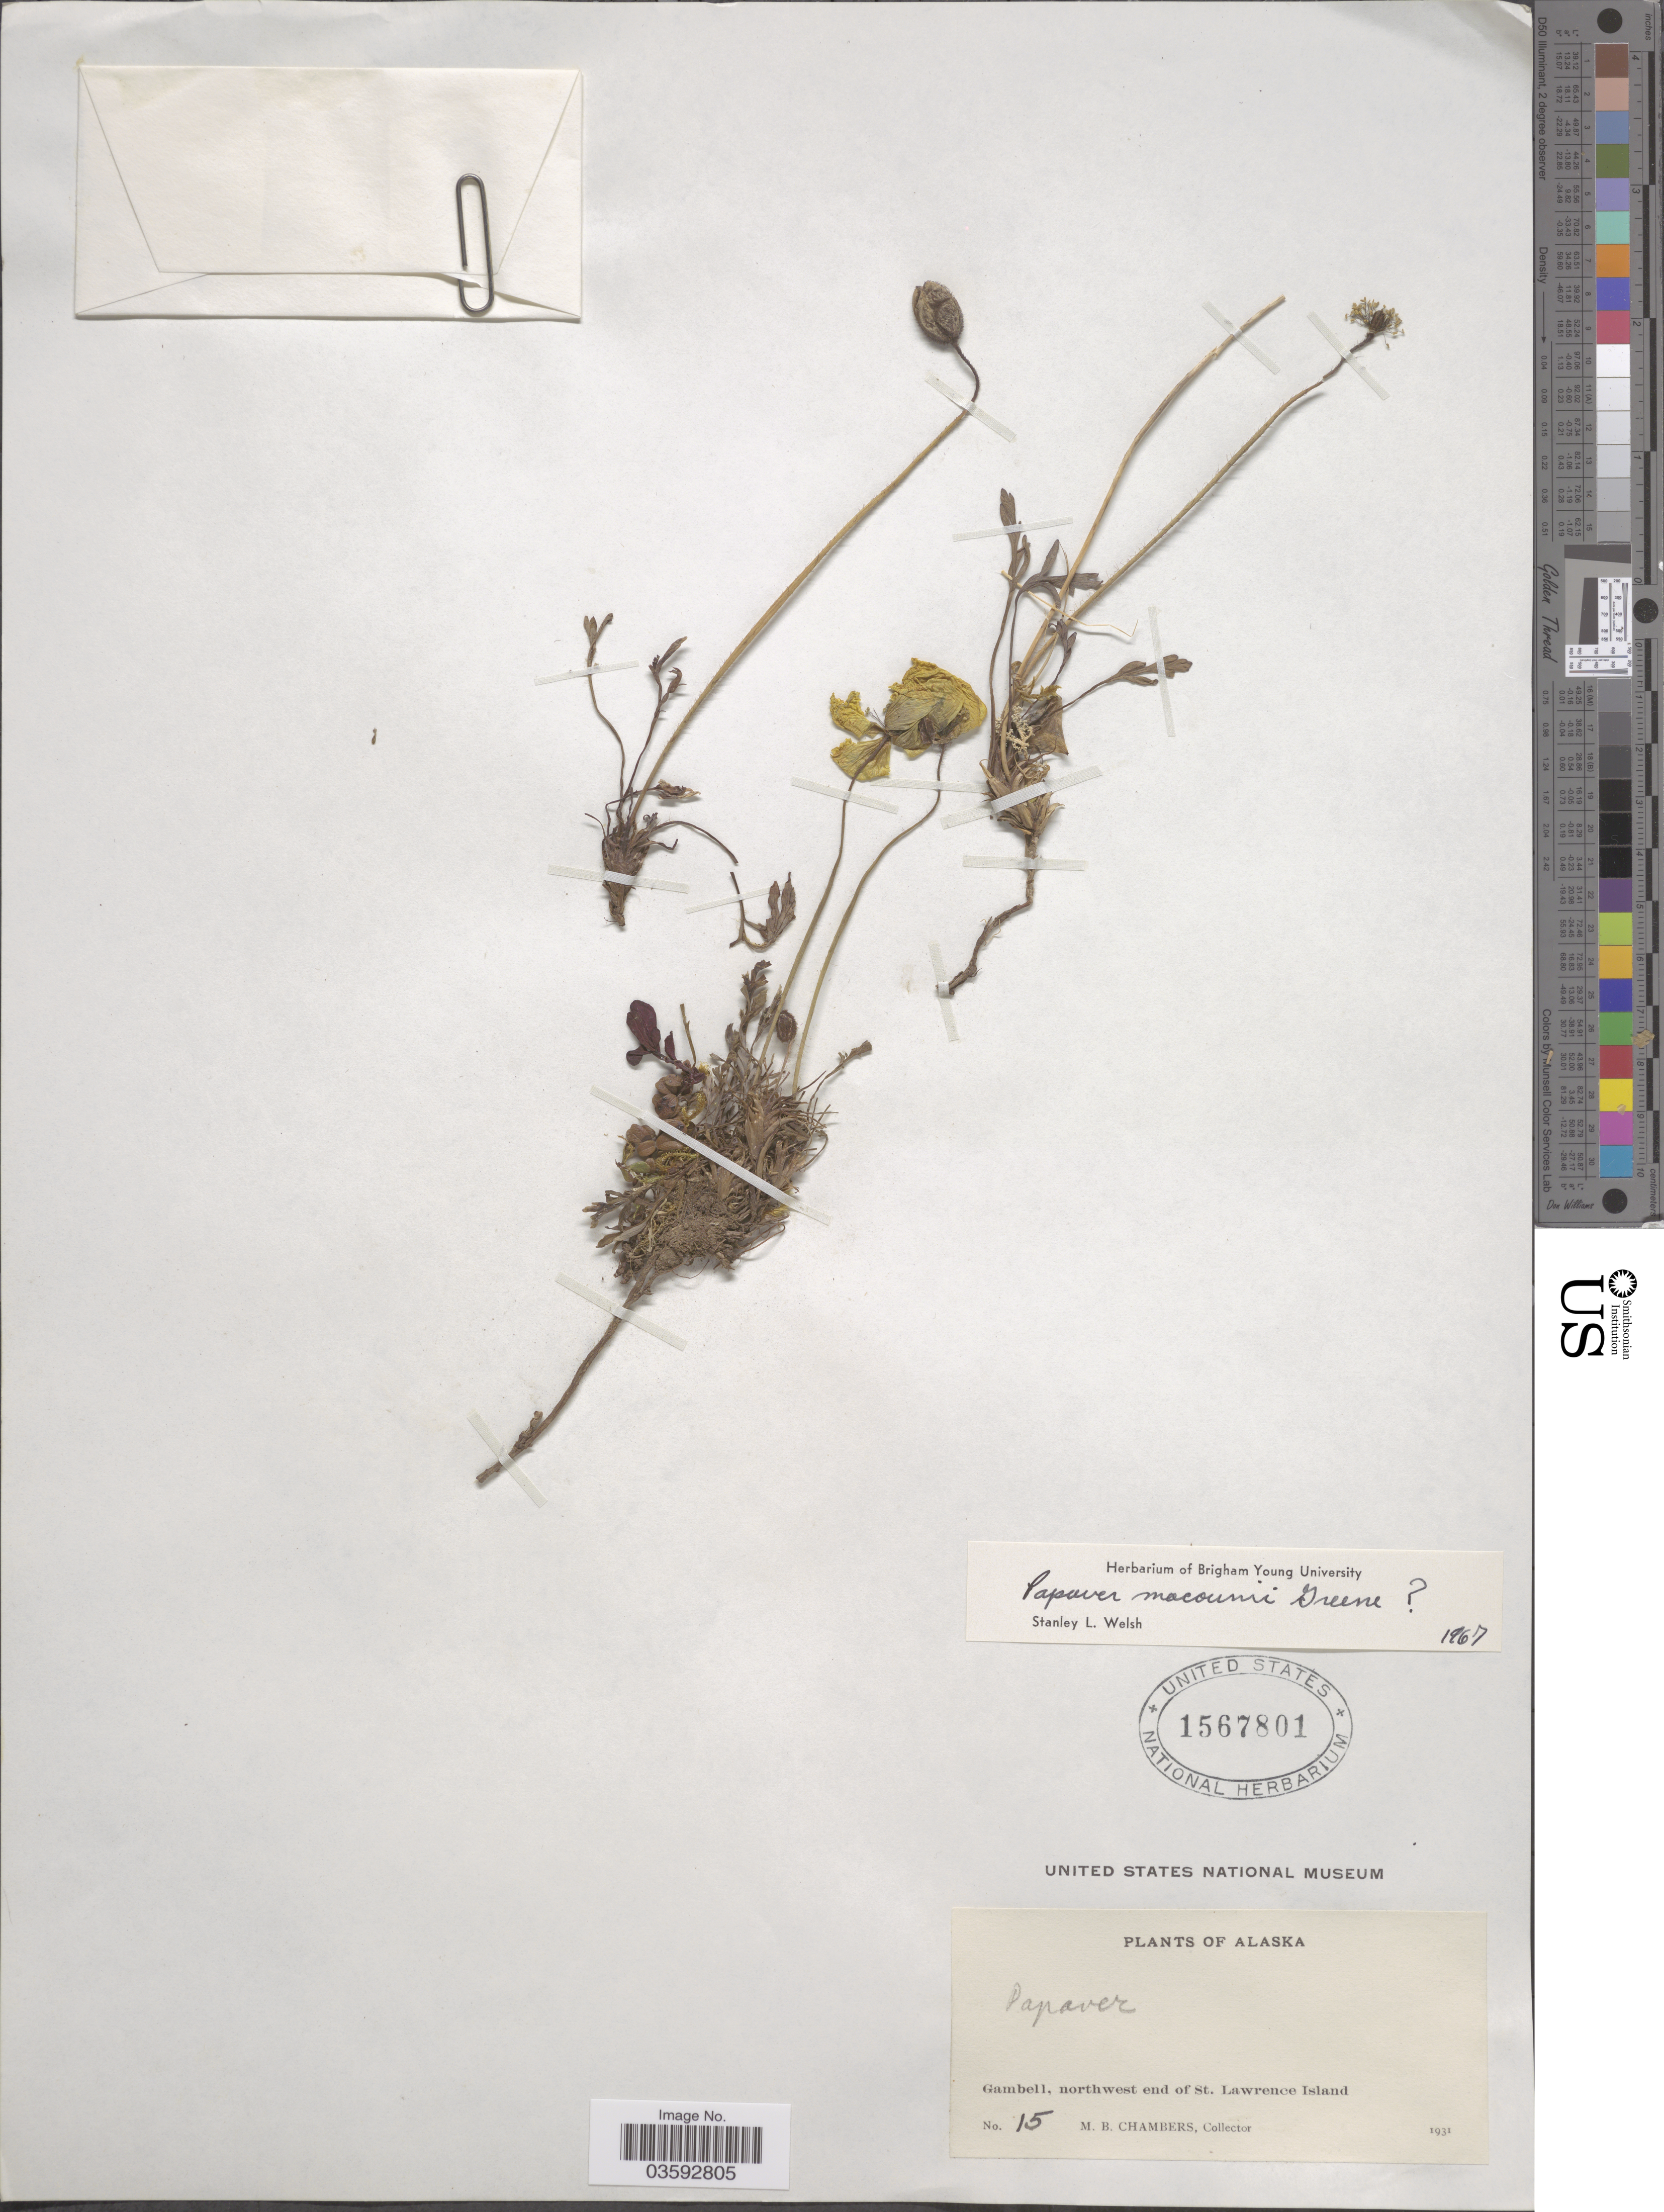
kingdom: Plantae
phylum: Tracheophyta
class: Magnoliopsida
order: Ranunculales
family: Papaveraceae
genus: Papaver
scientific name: Papaver macounii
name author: Greene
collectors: M. Chambers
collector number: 15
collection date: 1931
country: United States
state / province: Alaska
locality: Gambell, northwest end of St. Lawrence Island.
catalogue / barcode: US 1567801